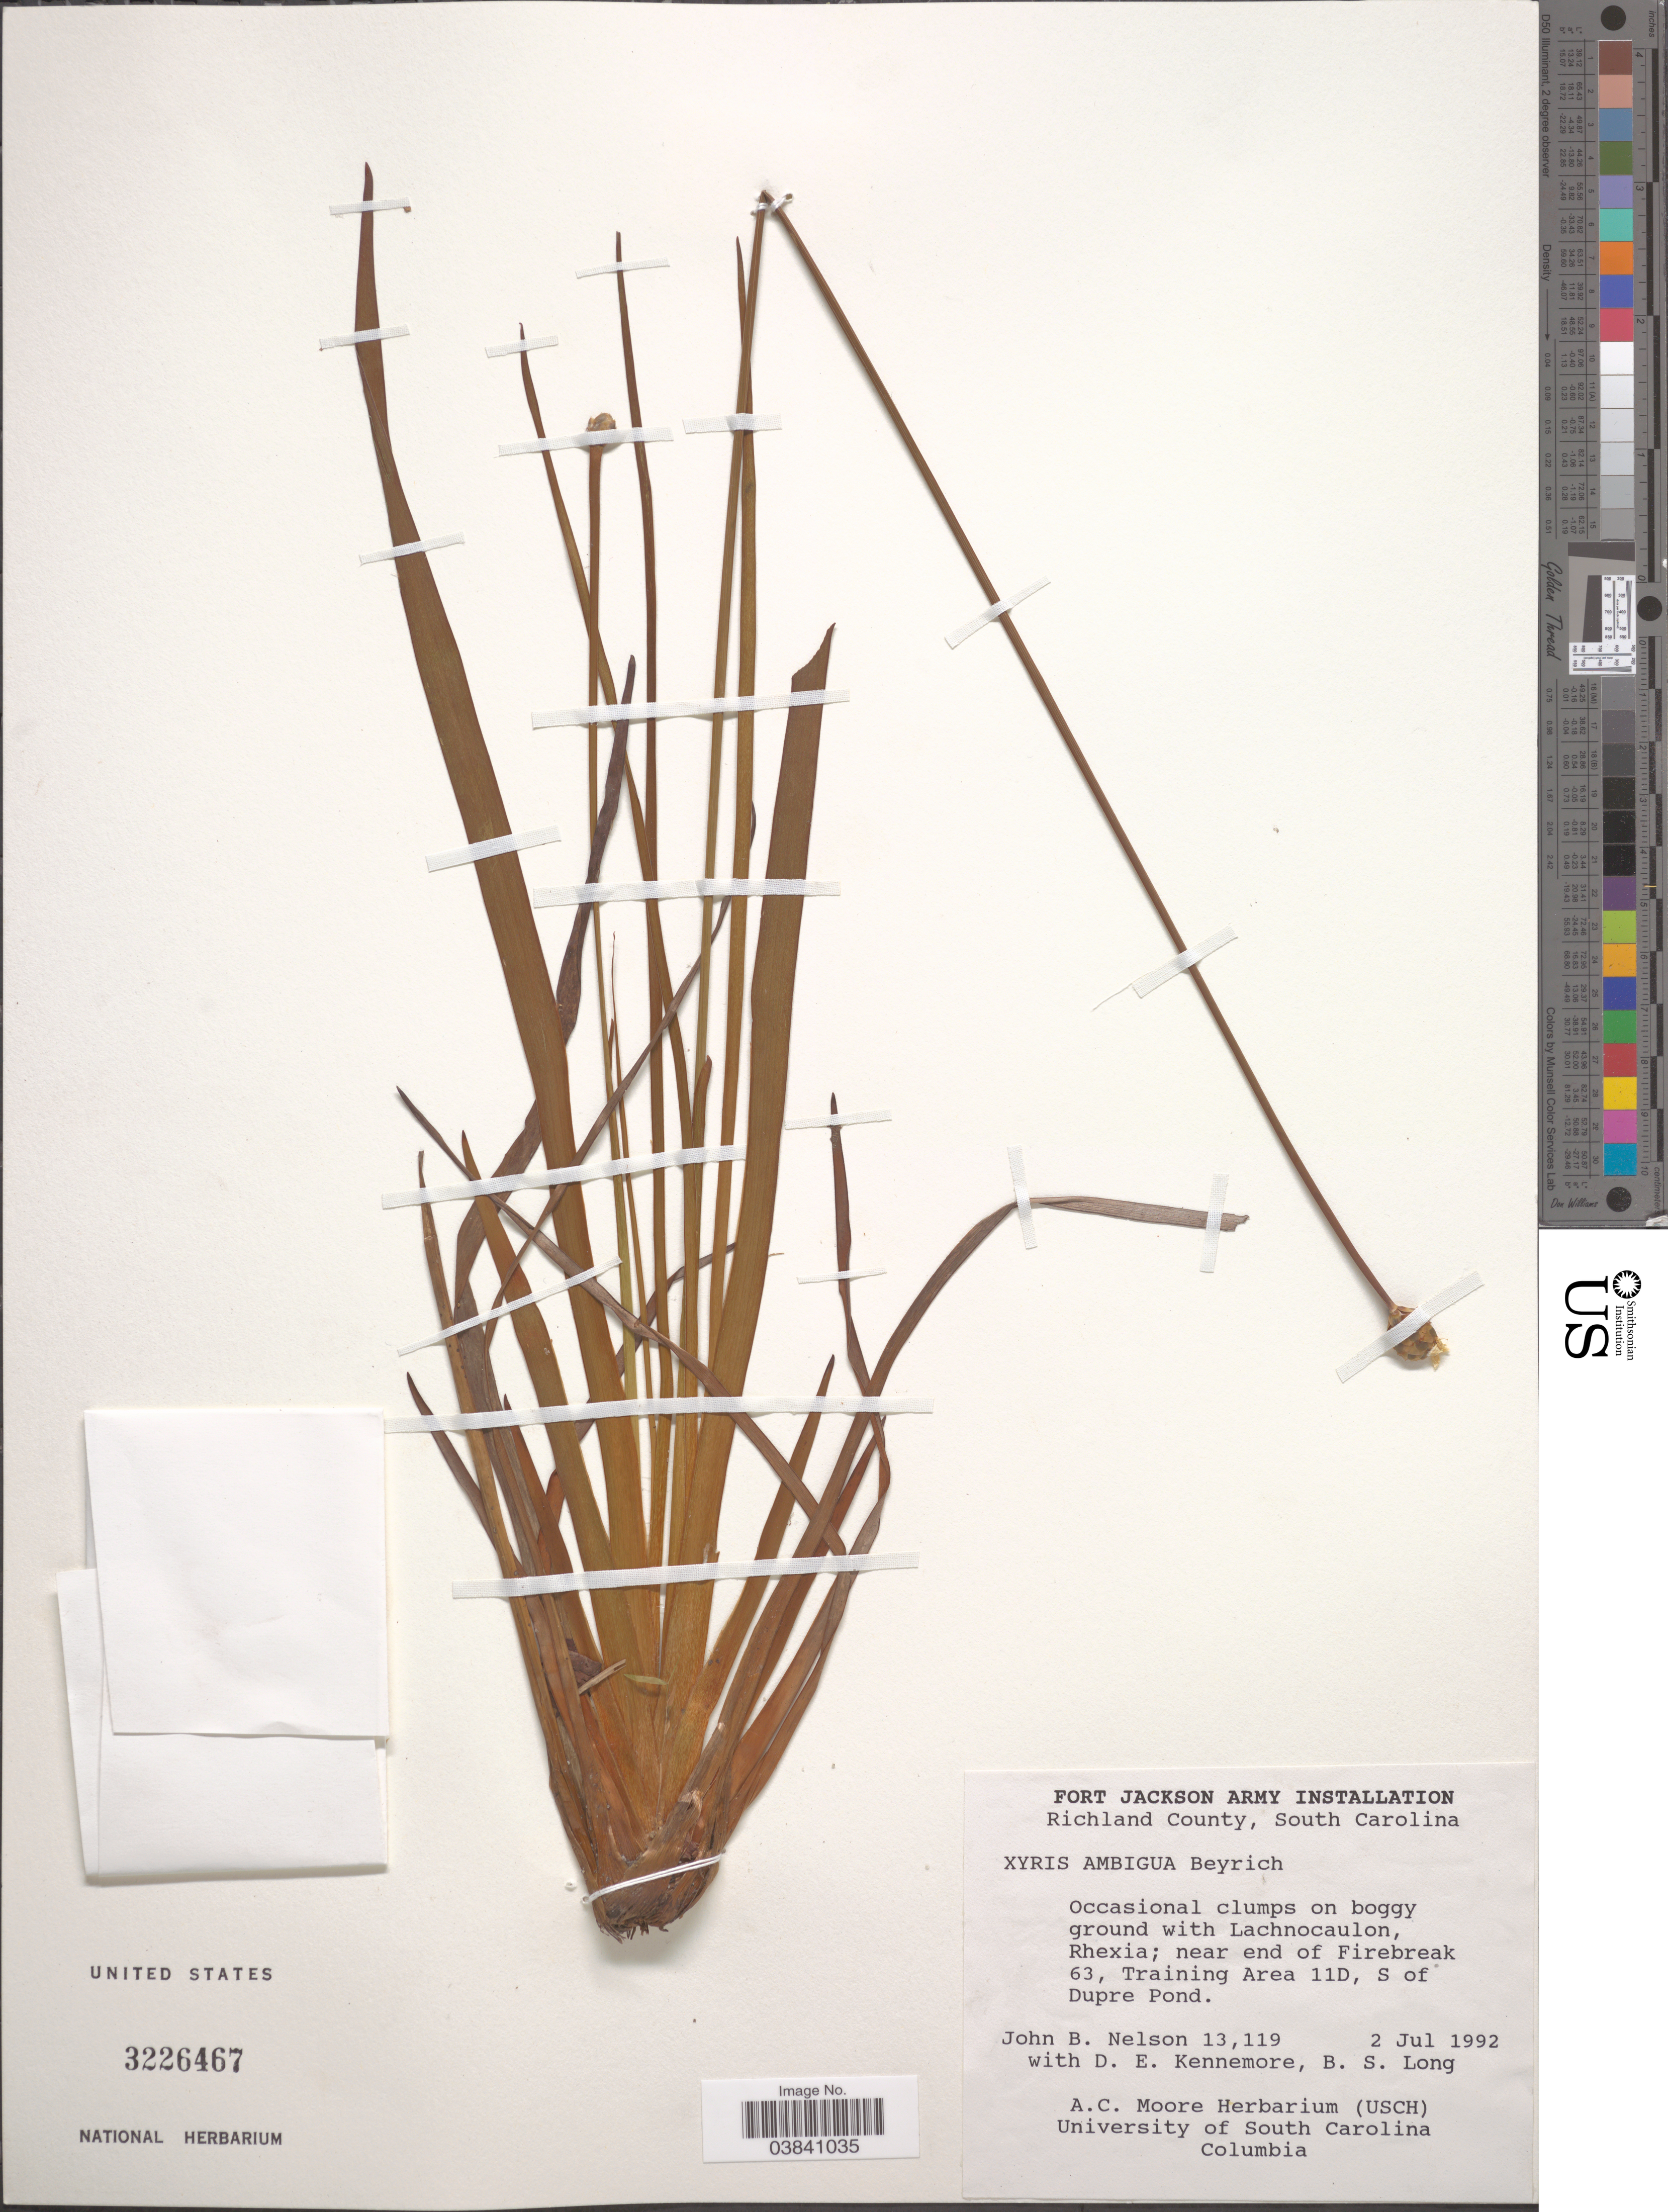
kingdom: Plantae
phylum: Tracheophyta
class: Liliopsida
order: Poales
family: Xyridaceae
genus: Xyris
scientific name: Xyris ambigua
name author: Beyr. ex Kunth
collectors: J. B. Nelson, D. Kennemore & B. Long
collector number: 13119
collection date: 1992-07-02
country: United States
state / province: South Carolina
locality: Richland County. Near end of Firebreak 63, Training Area 11D, S of Dupre Pond.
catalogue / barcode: US 3226467